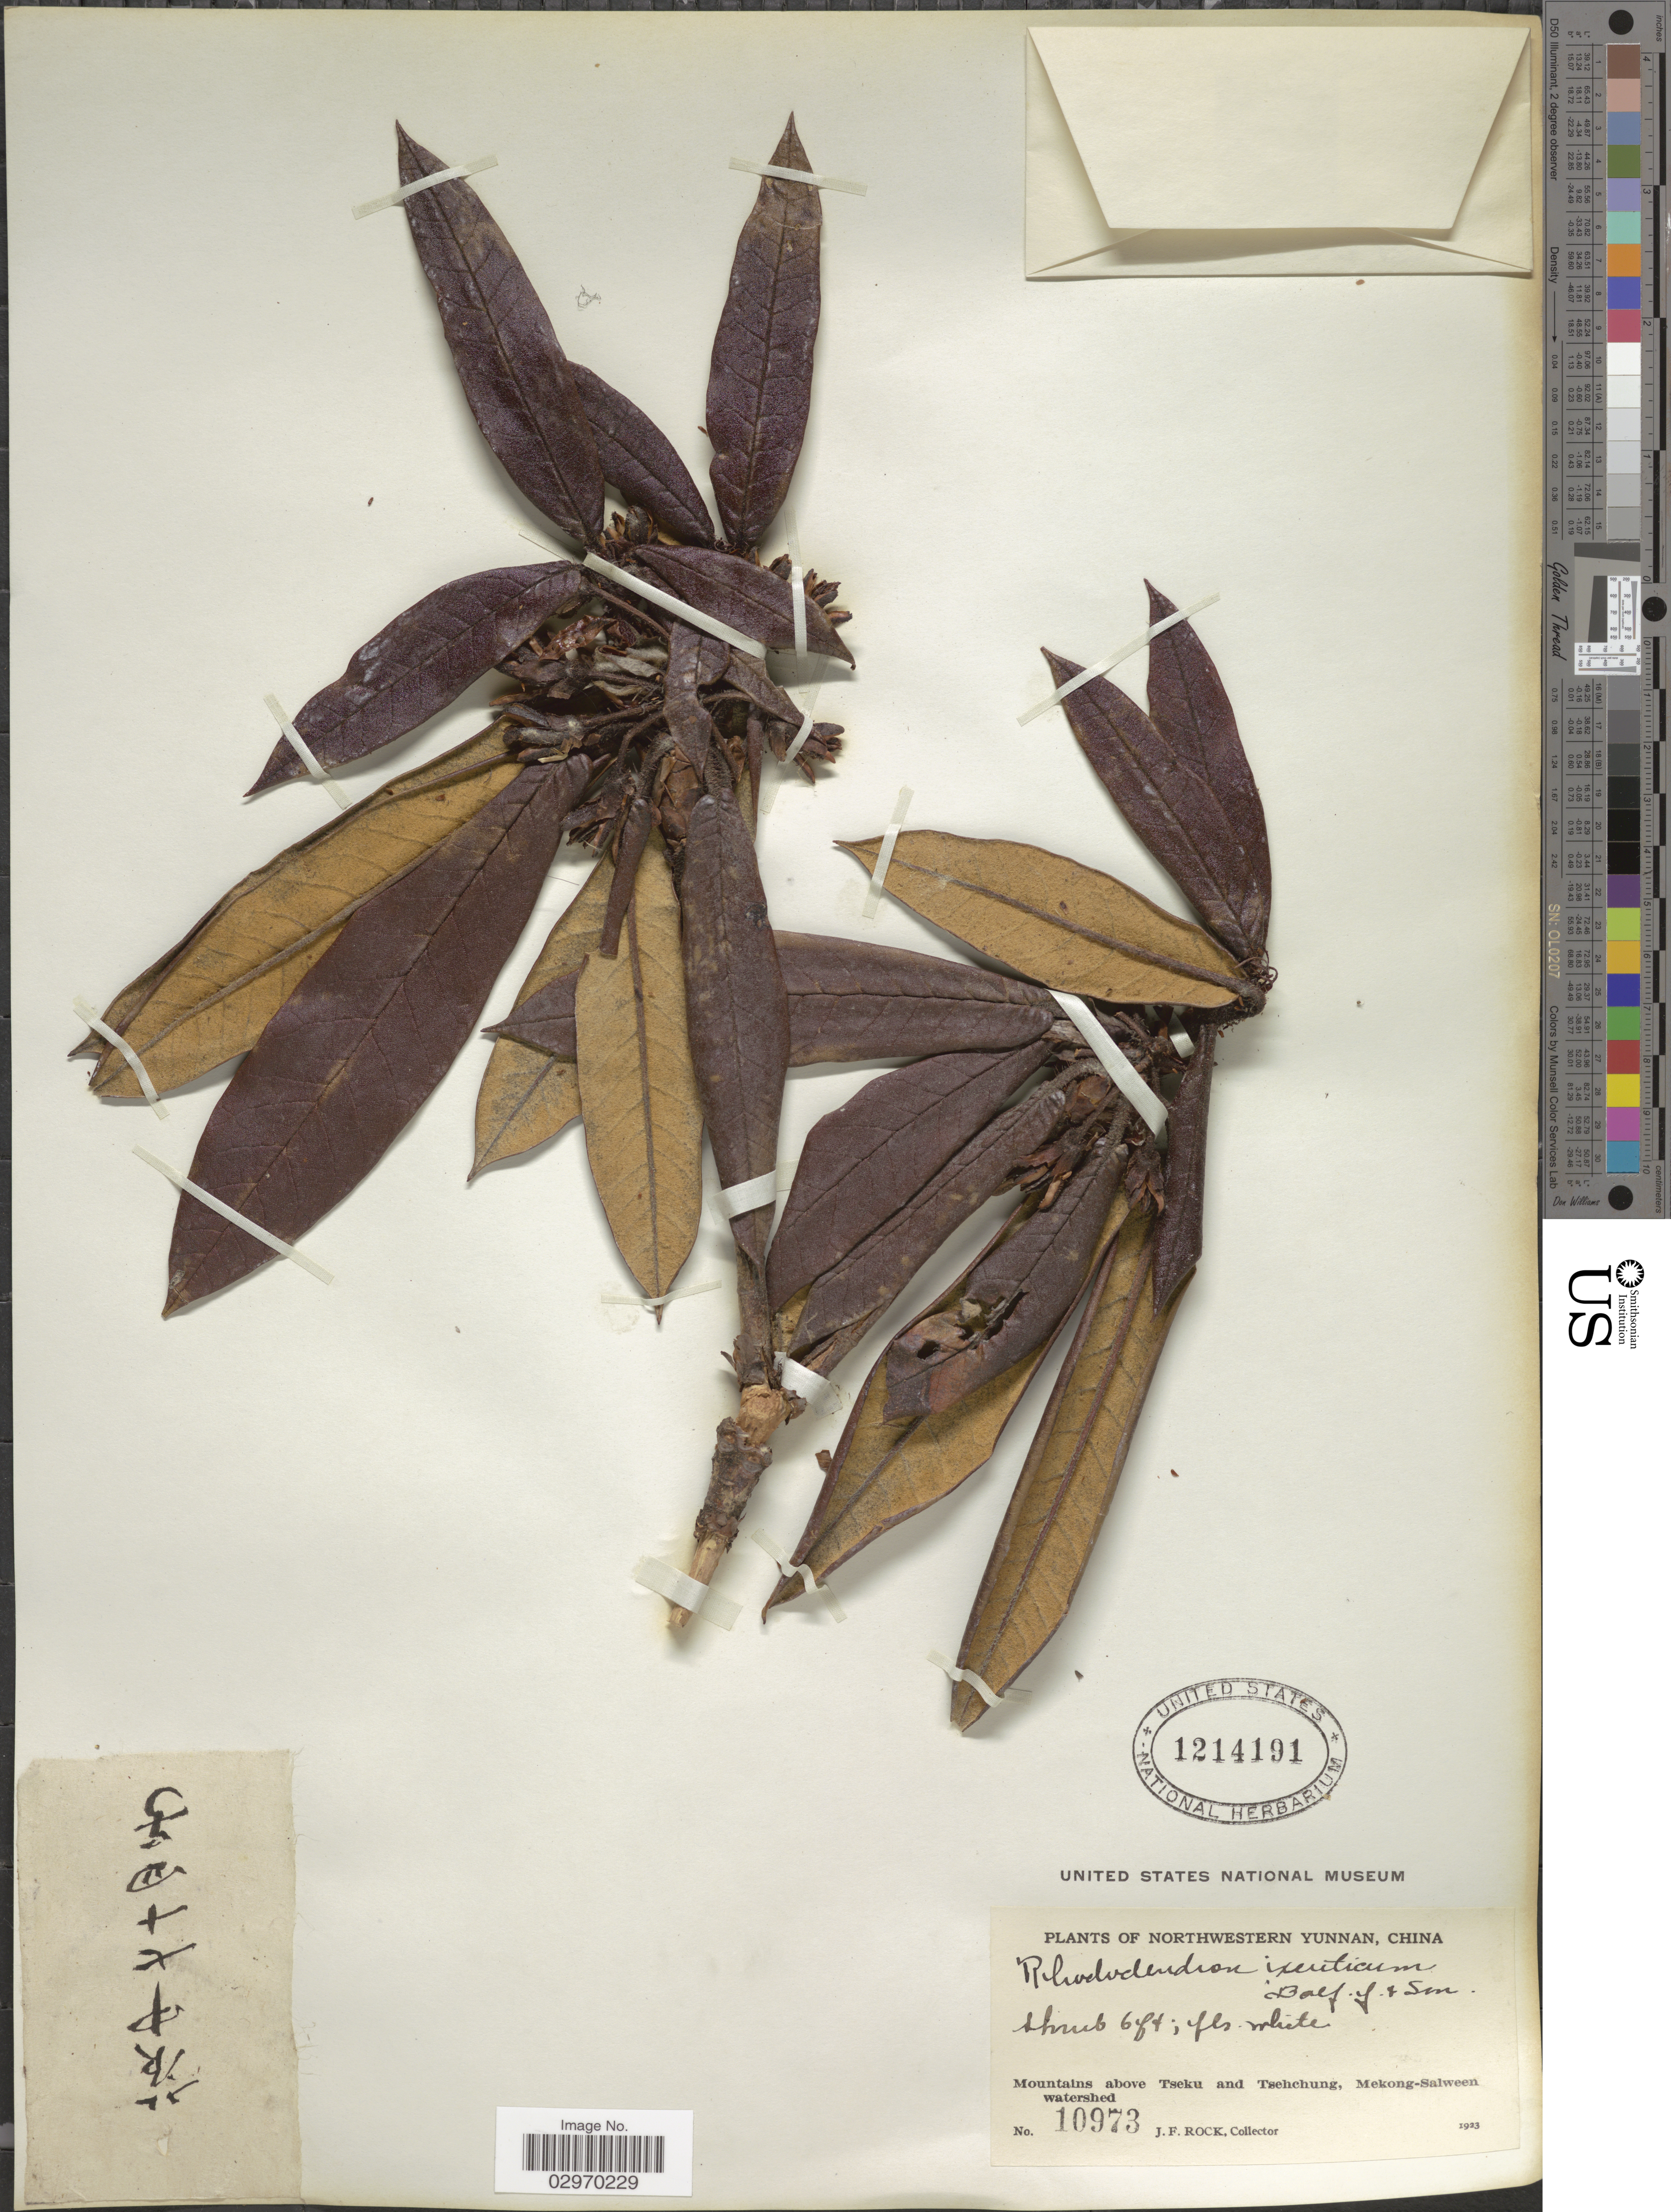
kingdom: Plantae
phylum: Tracheophyta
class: Magnoliopsida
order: Ericales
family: Ericaceae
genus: Rhododendron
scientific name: Rhododendron crinigerum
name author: Franch.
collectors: J. Rock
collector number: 10973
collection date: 1923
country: China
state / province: Yunnan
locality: Northwestern Yunnan, Mountains above Tseku and Tsehchung, Mekong-Salween watershed.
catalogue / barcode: US 1214191